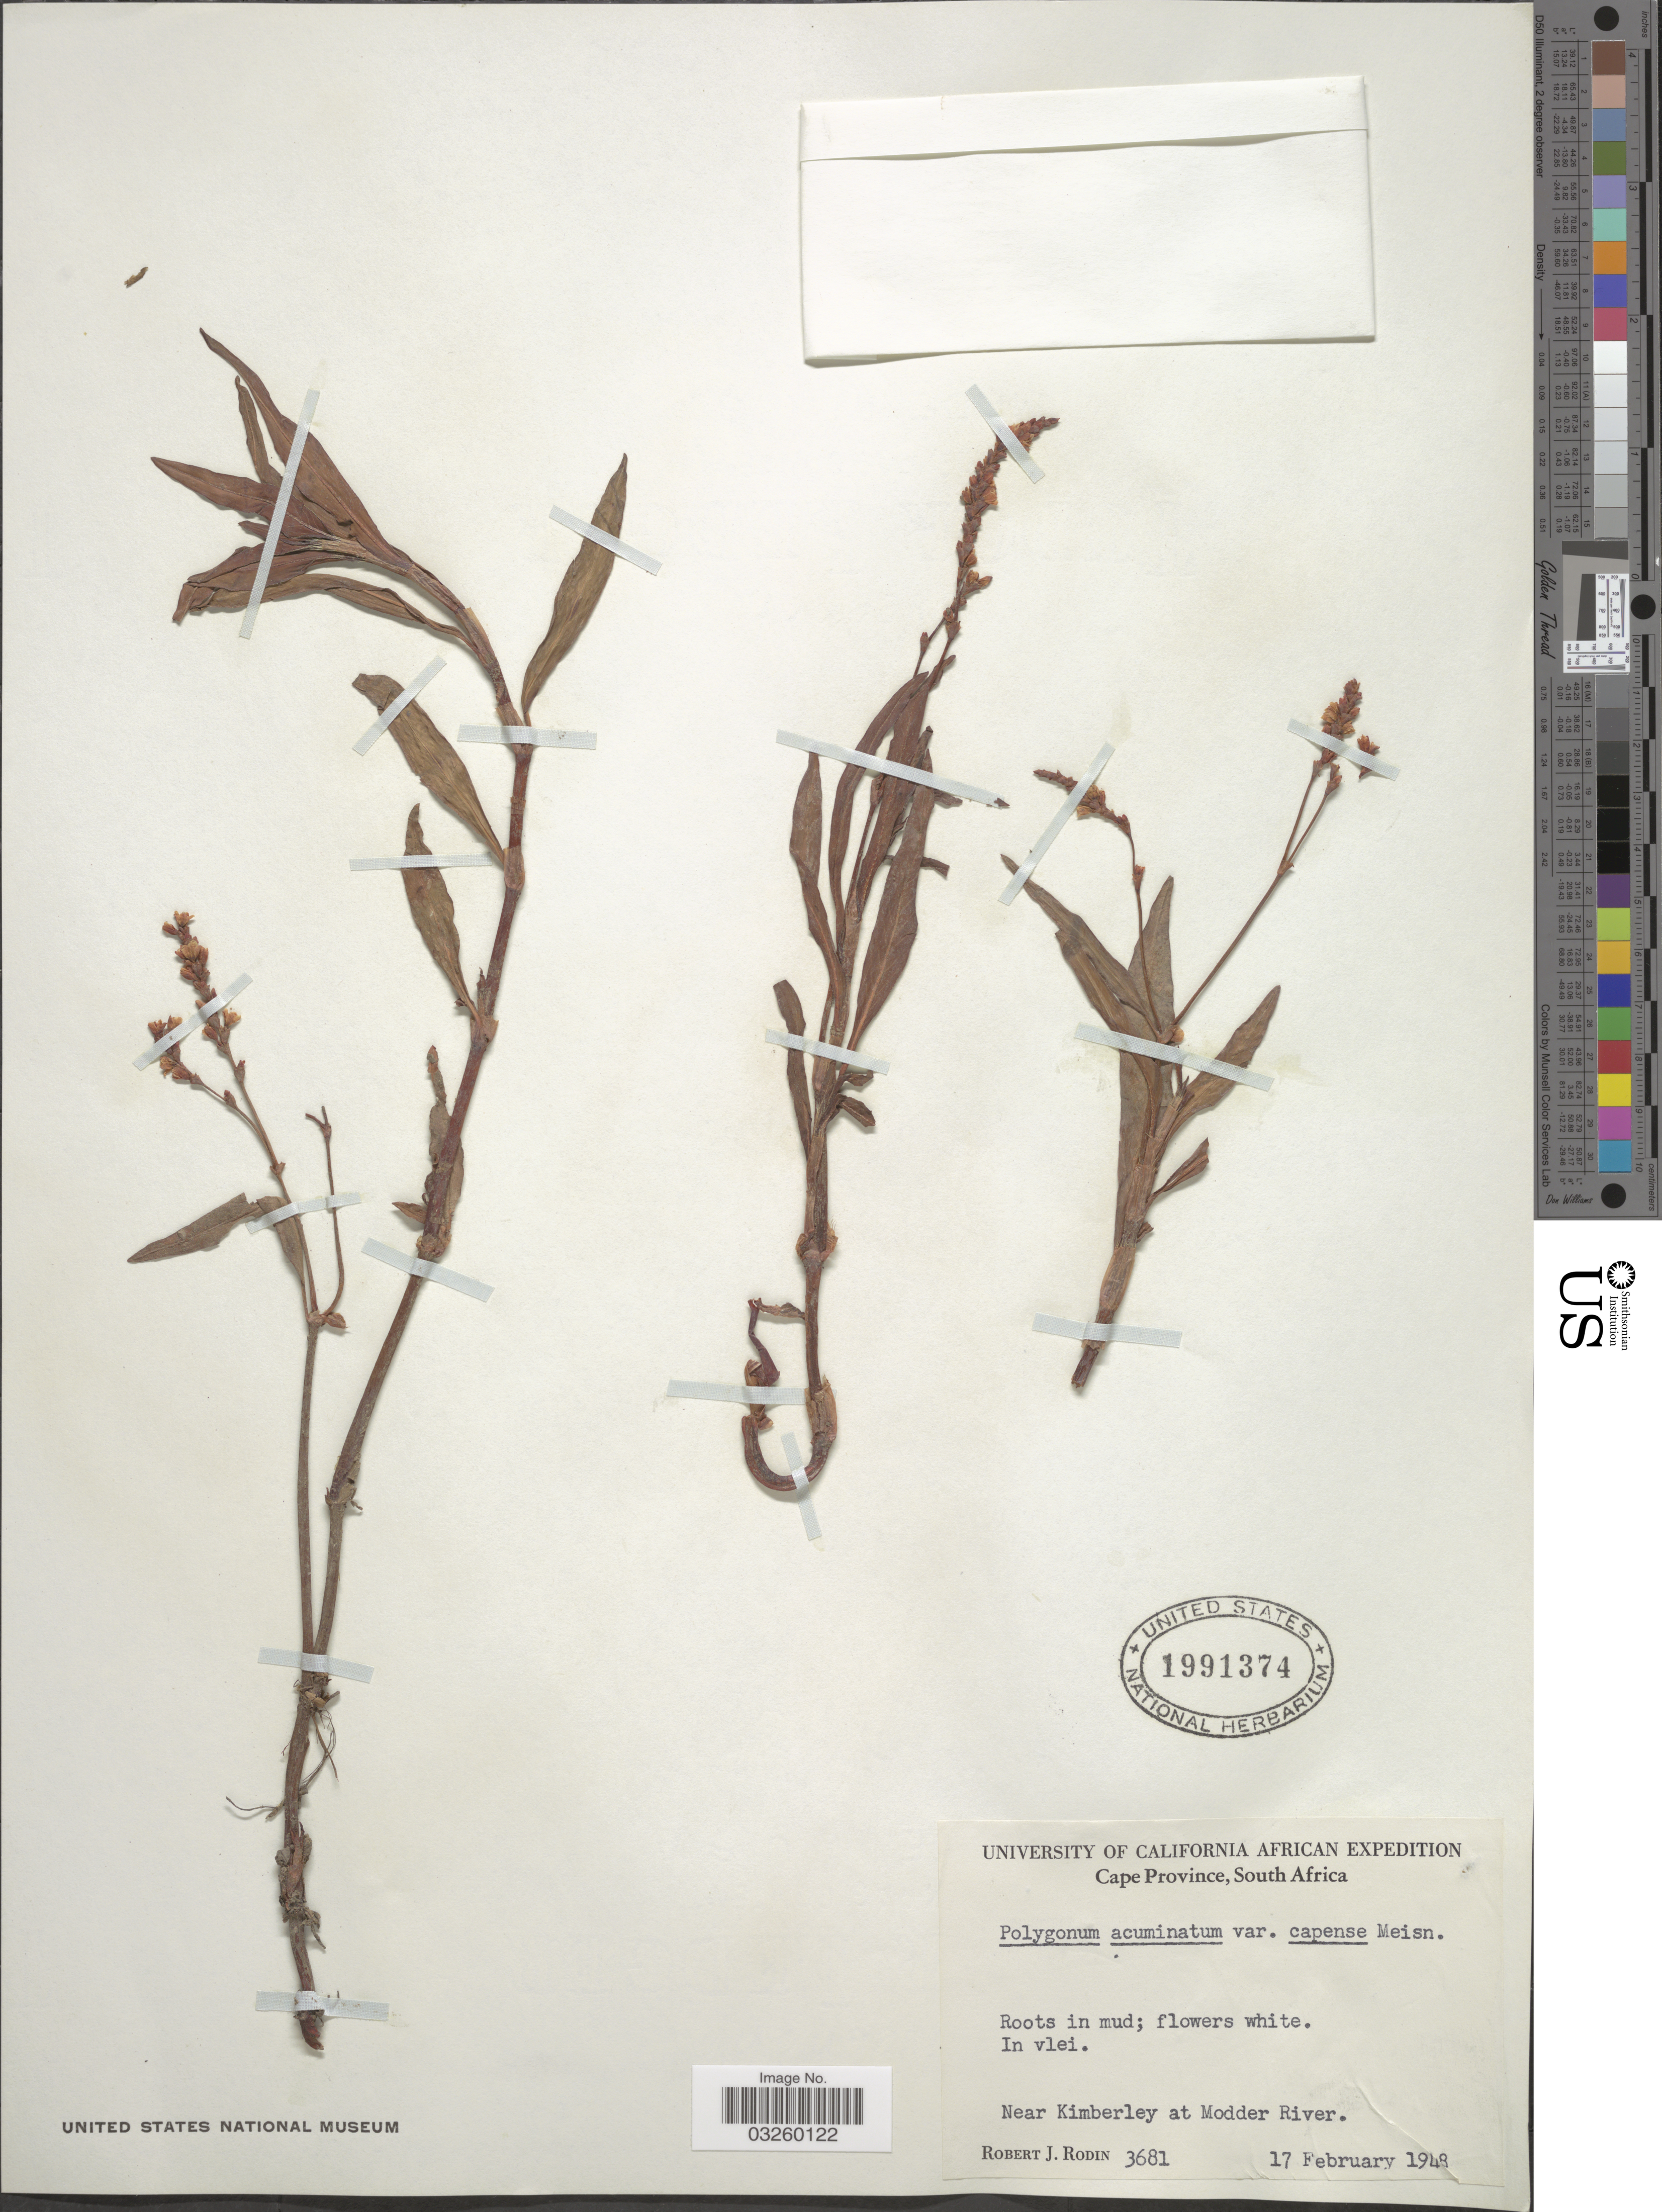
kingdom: Plantae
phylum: Tracheophyta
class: Magnoliopsida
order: Caryophyllales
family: Polygonaceae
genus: Polygonum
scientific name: Polygonum acuminatum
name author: Kunth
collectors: R. J. Rodin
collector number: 3681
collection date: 1948-02-17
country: South Africa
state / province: Northern Cape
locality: Near Kimberly at Modder River.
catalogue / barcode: US 1991374